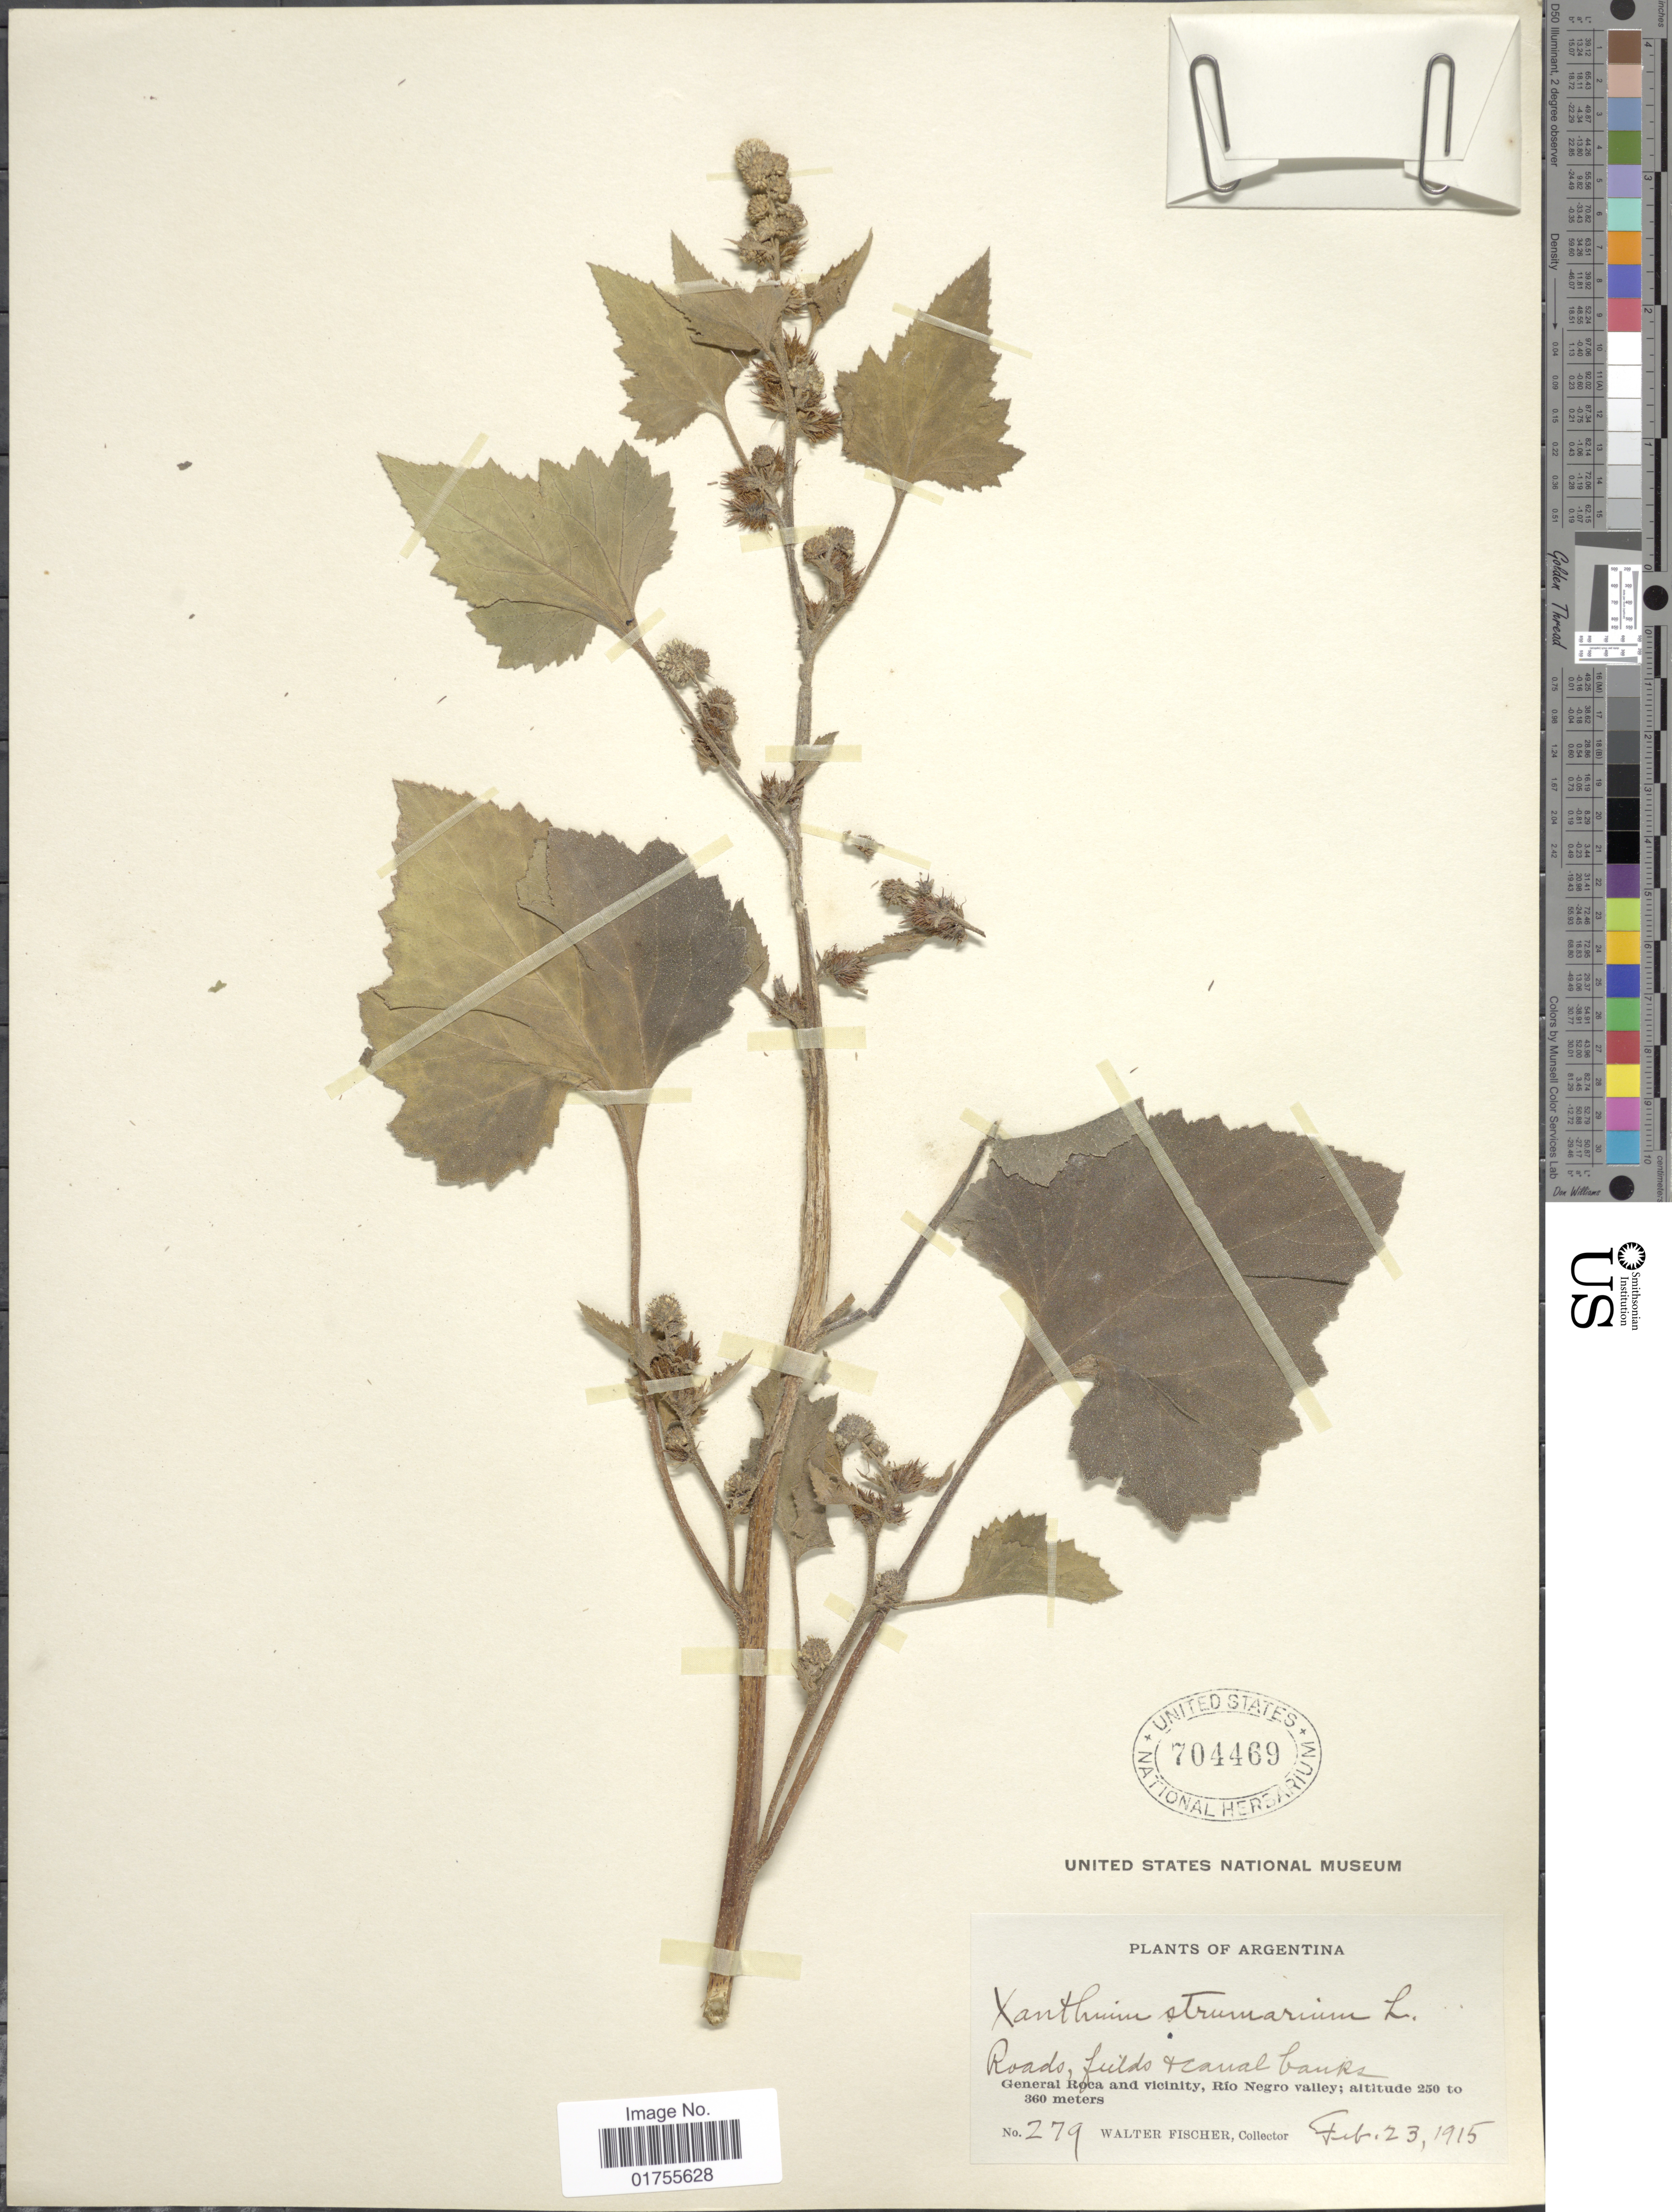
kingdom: Plantae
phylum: Tracheophyta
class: Magnoliopsida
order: Asterales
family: Asteraceae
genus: Xanthium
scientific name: Xanthium sp.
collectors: W. Fischer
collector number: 279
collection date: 1915-02-23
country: Argentina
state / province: Rio Negro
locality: General Roca and vicinity, Rio Negro Valley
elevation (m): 250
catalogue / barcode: US 704469